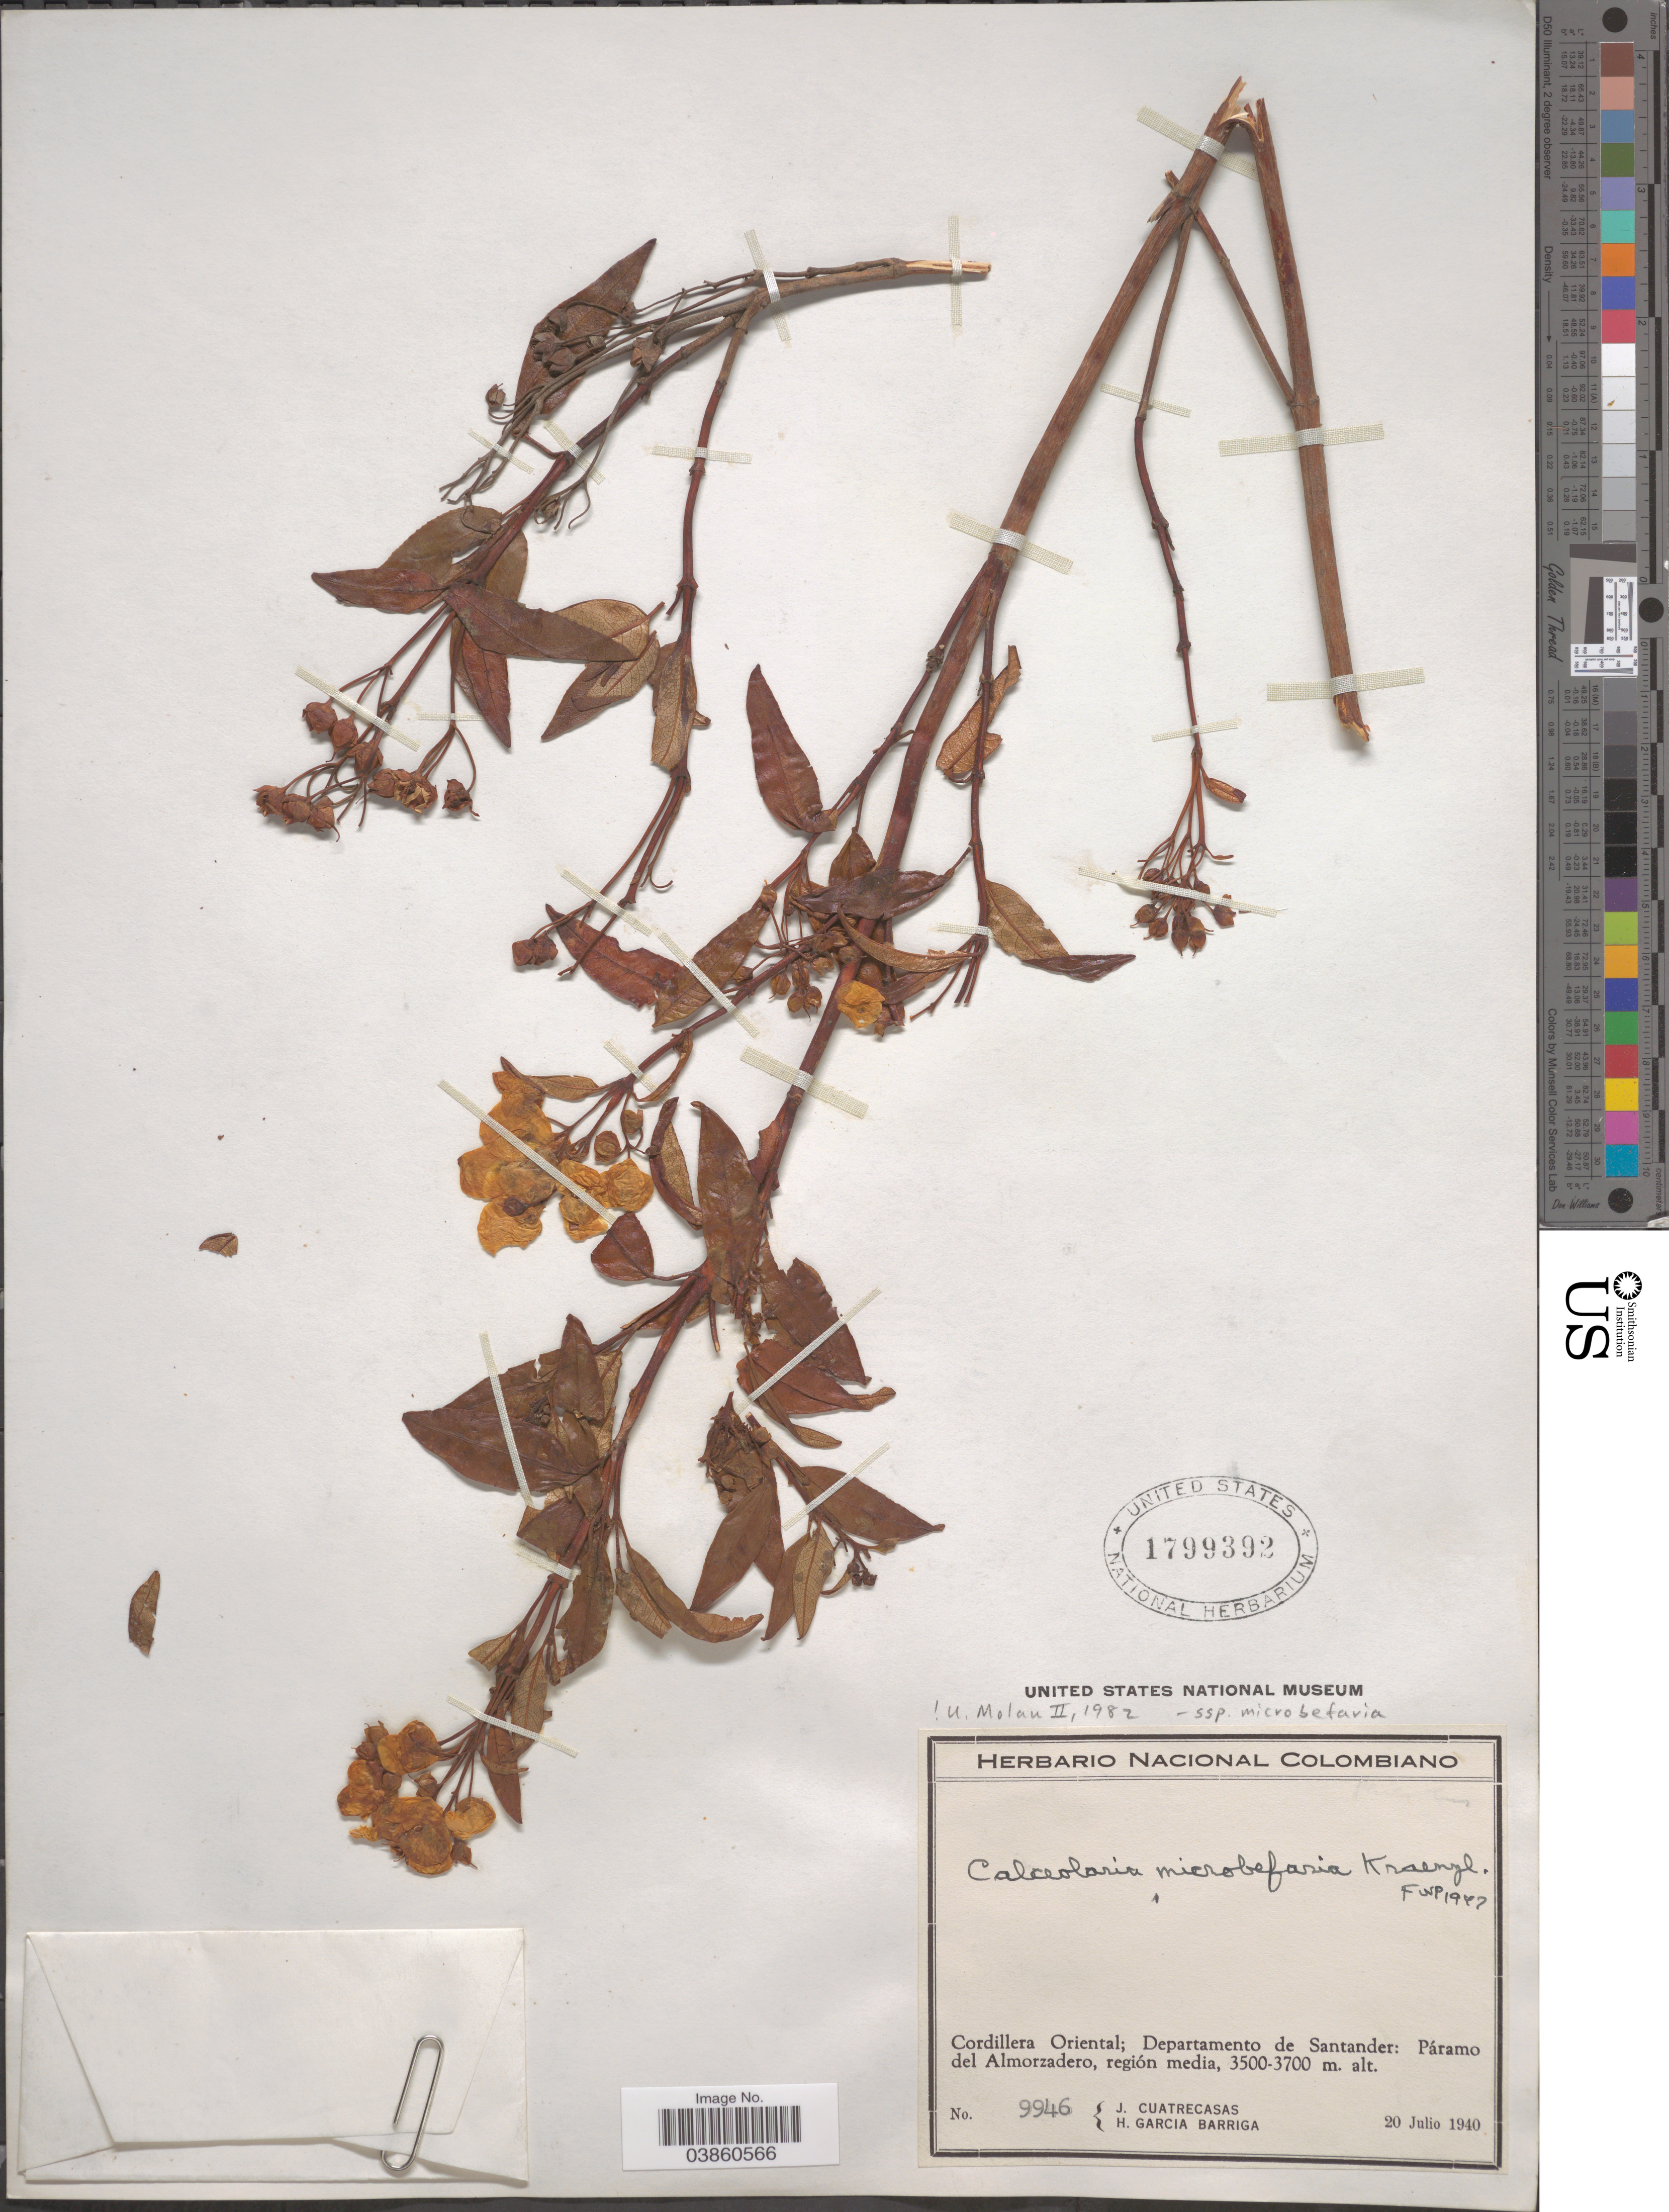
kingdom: Plantae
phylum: Tracheophyta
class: Magnoliopsida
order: Lamiales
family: Calceolariaceae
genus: Calceolaria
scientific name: Calceolaria microbefaria subsp. microbefaria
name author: Kränzl.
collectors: J. Cuatrecasas & H. García Barriga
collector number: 9946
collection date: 1940-07-20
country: Colombia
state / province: Santander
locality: Cordillera Oriental; Departamento de Santander: Páramo del Almorzadero, regíon media.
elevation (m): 3500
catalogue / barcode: US 1799392